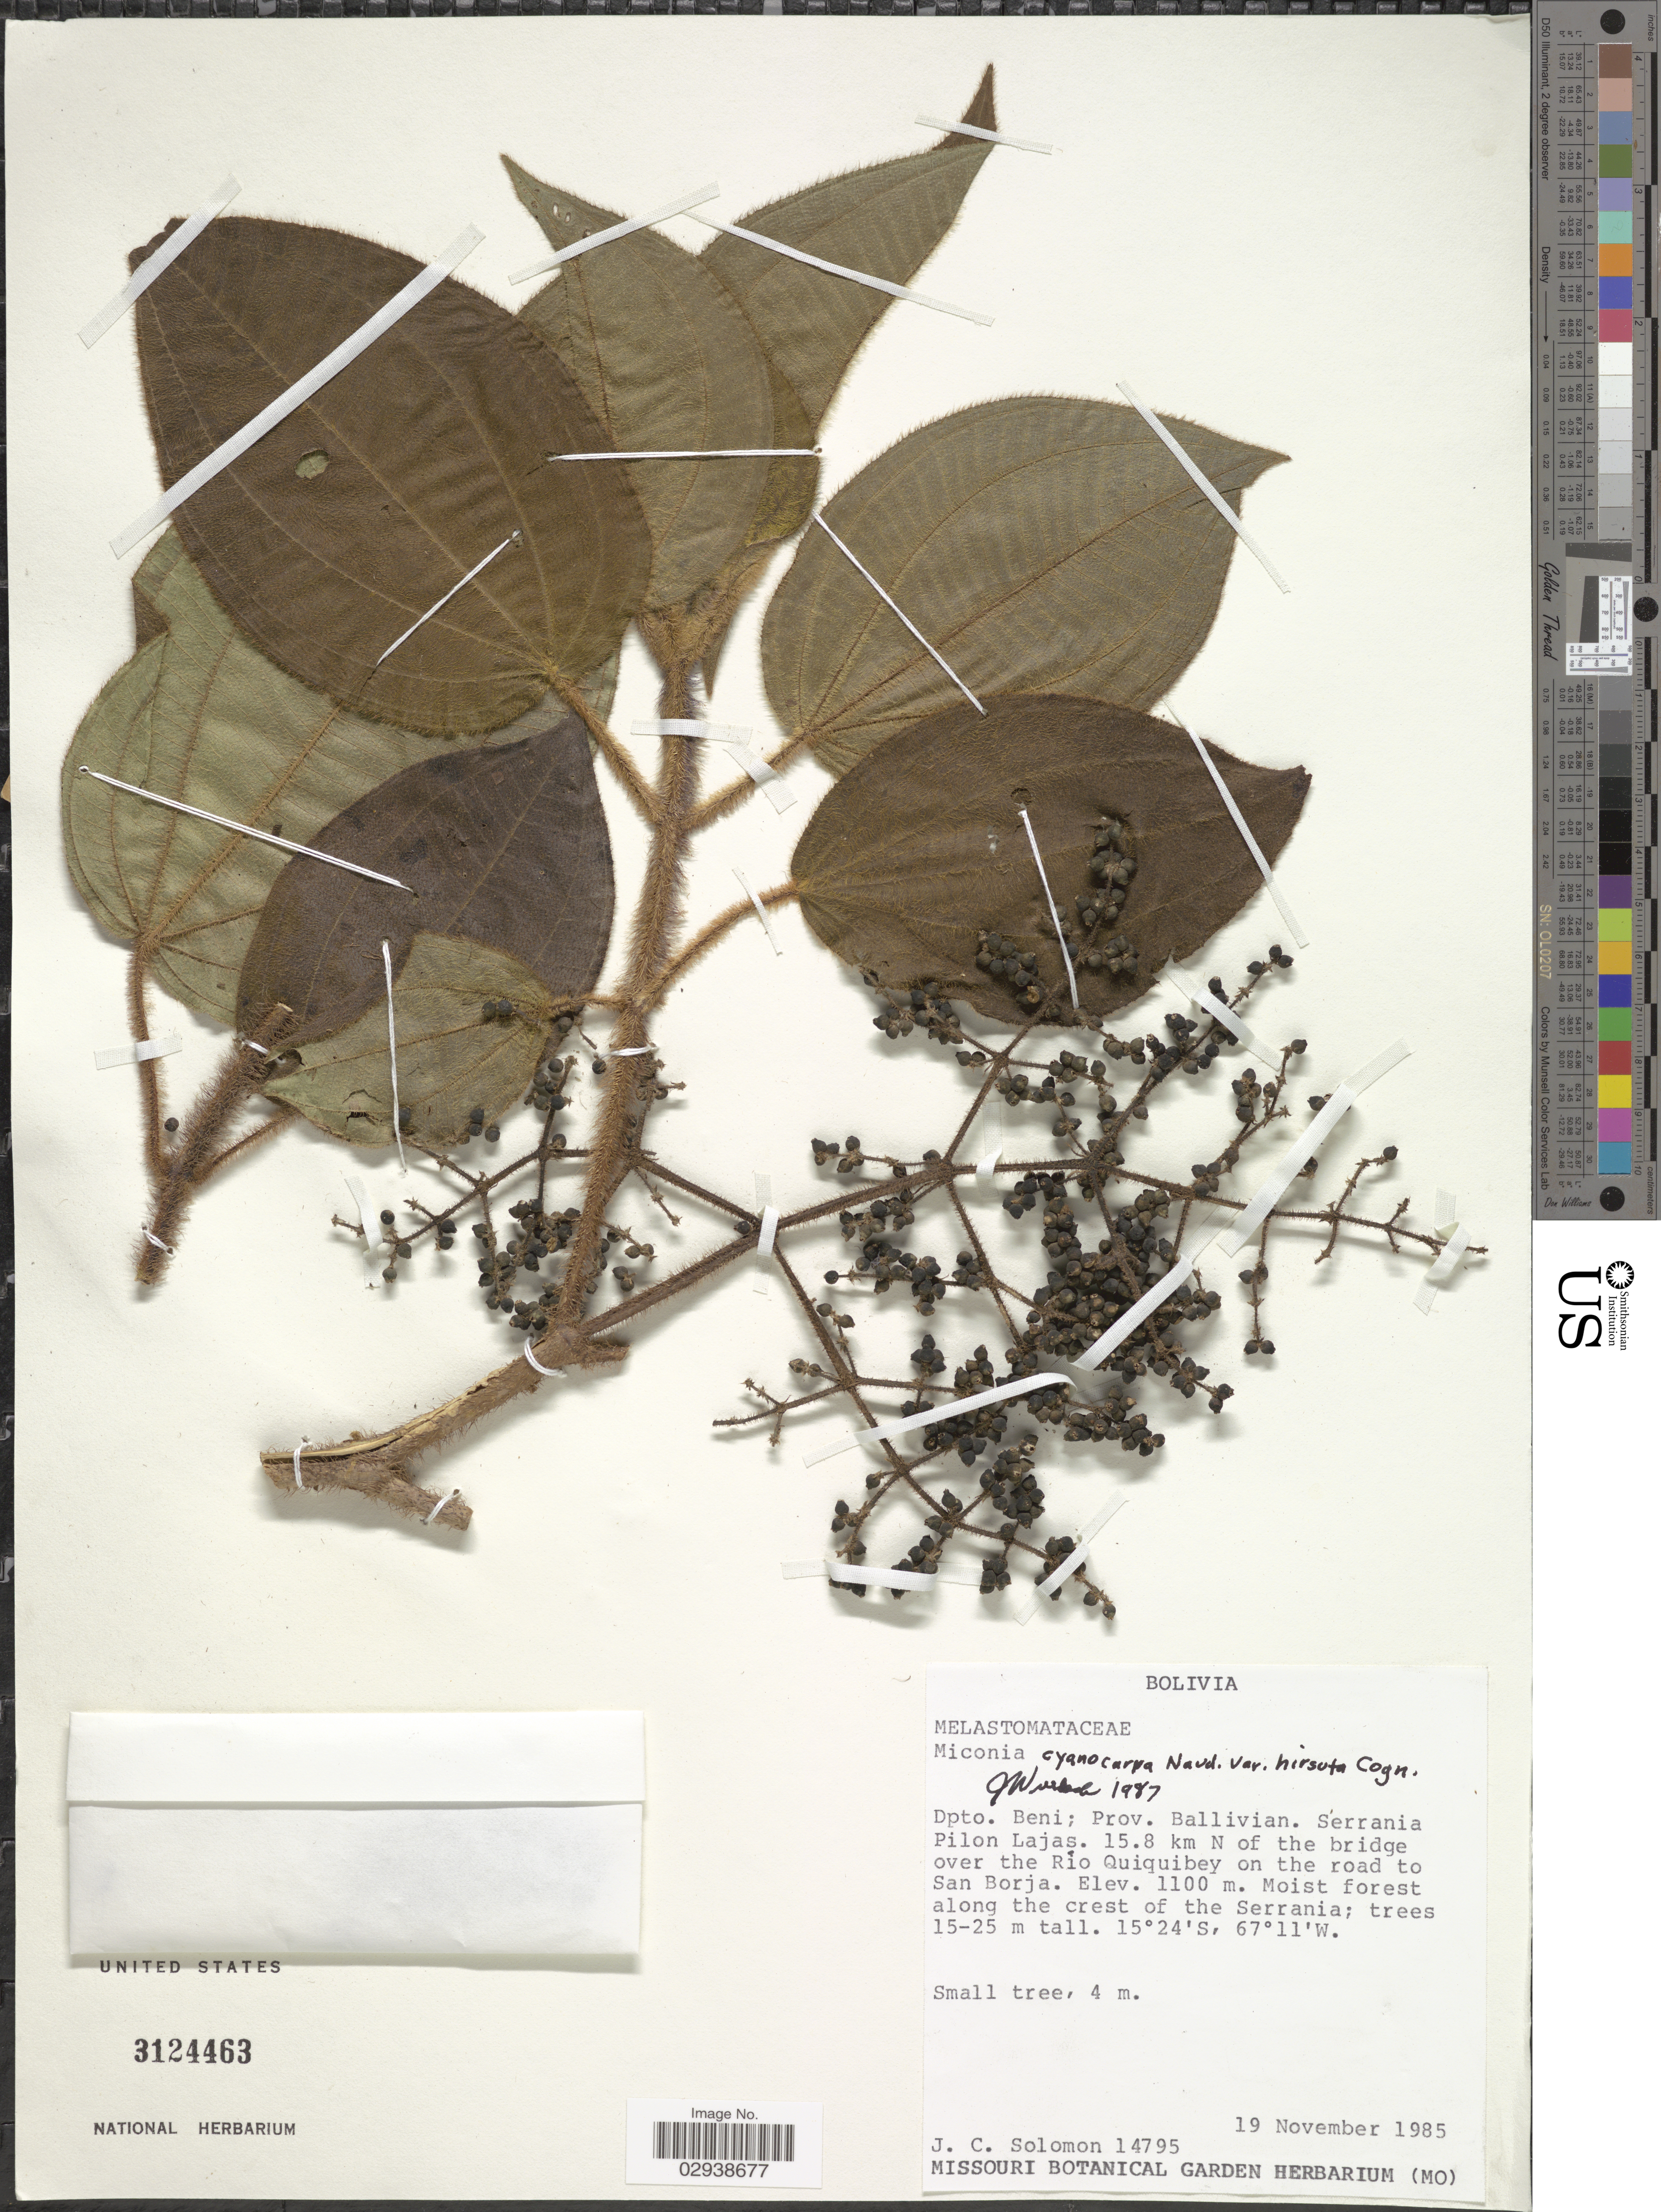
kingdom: Plantae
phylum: Tracheophyta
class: Magnoliopsida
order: Myrtales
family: Melastomataceae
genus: Miconia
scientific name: Miconia cyanocarpa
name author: Naudin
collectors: J. C. Solomon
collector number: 14795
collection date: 1985-11-19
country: Bolivia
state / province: Beni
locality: Dpto. Beni: Prov. Ballivian, Serrania Pilon Lajas, 15.8 km N of the bridge over the Rio Quiquibey on the road to San Borja, Moist forest along the crest of the Serrania.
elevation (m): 1100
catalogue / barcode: US 3124463